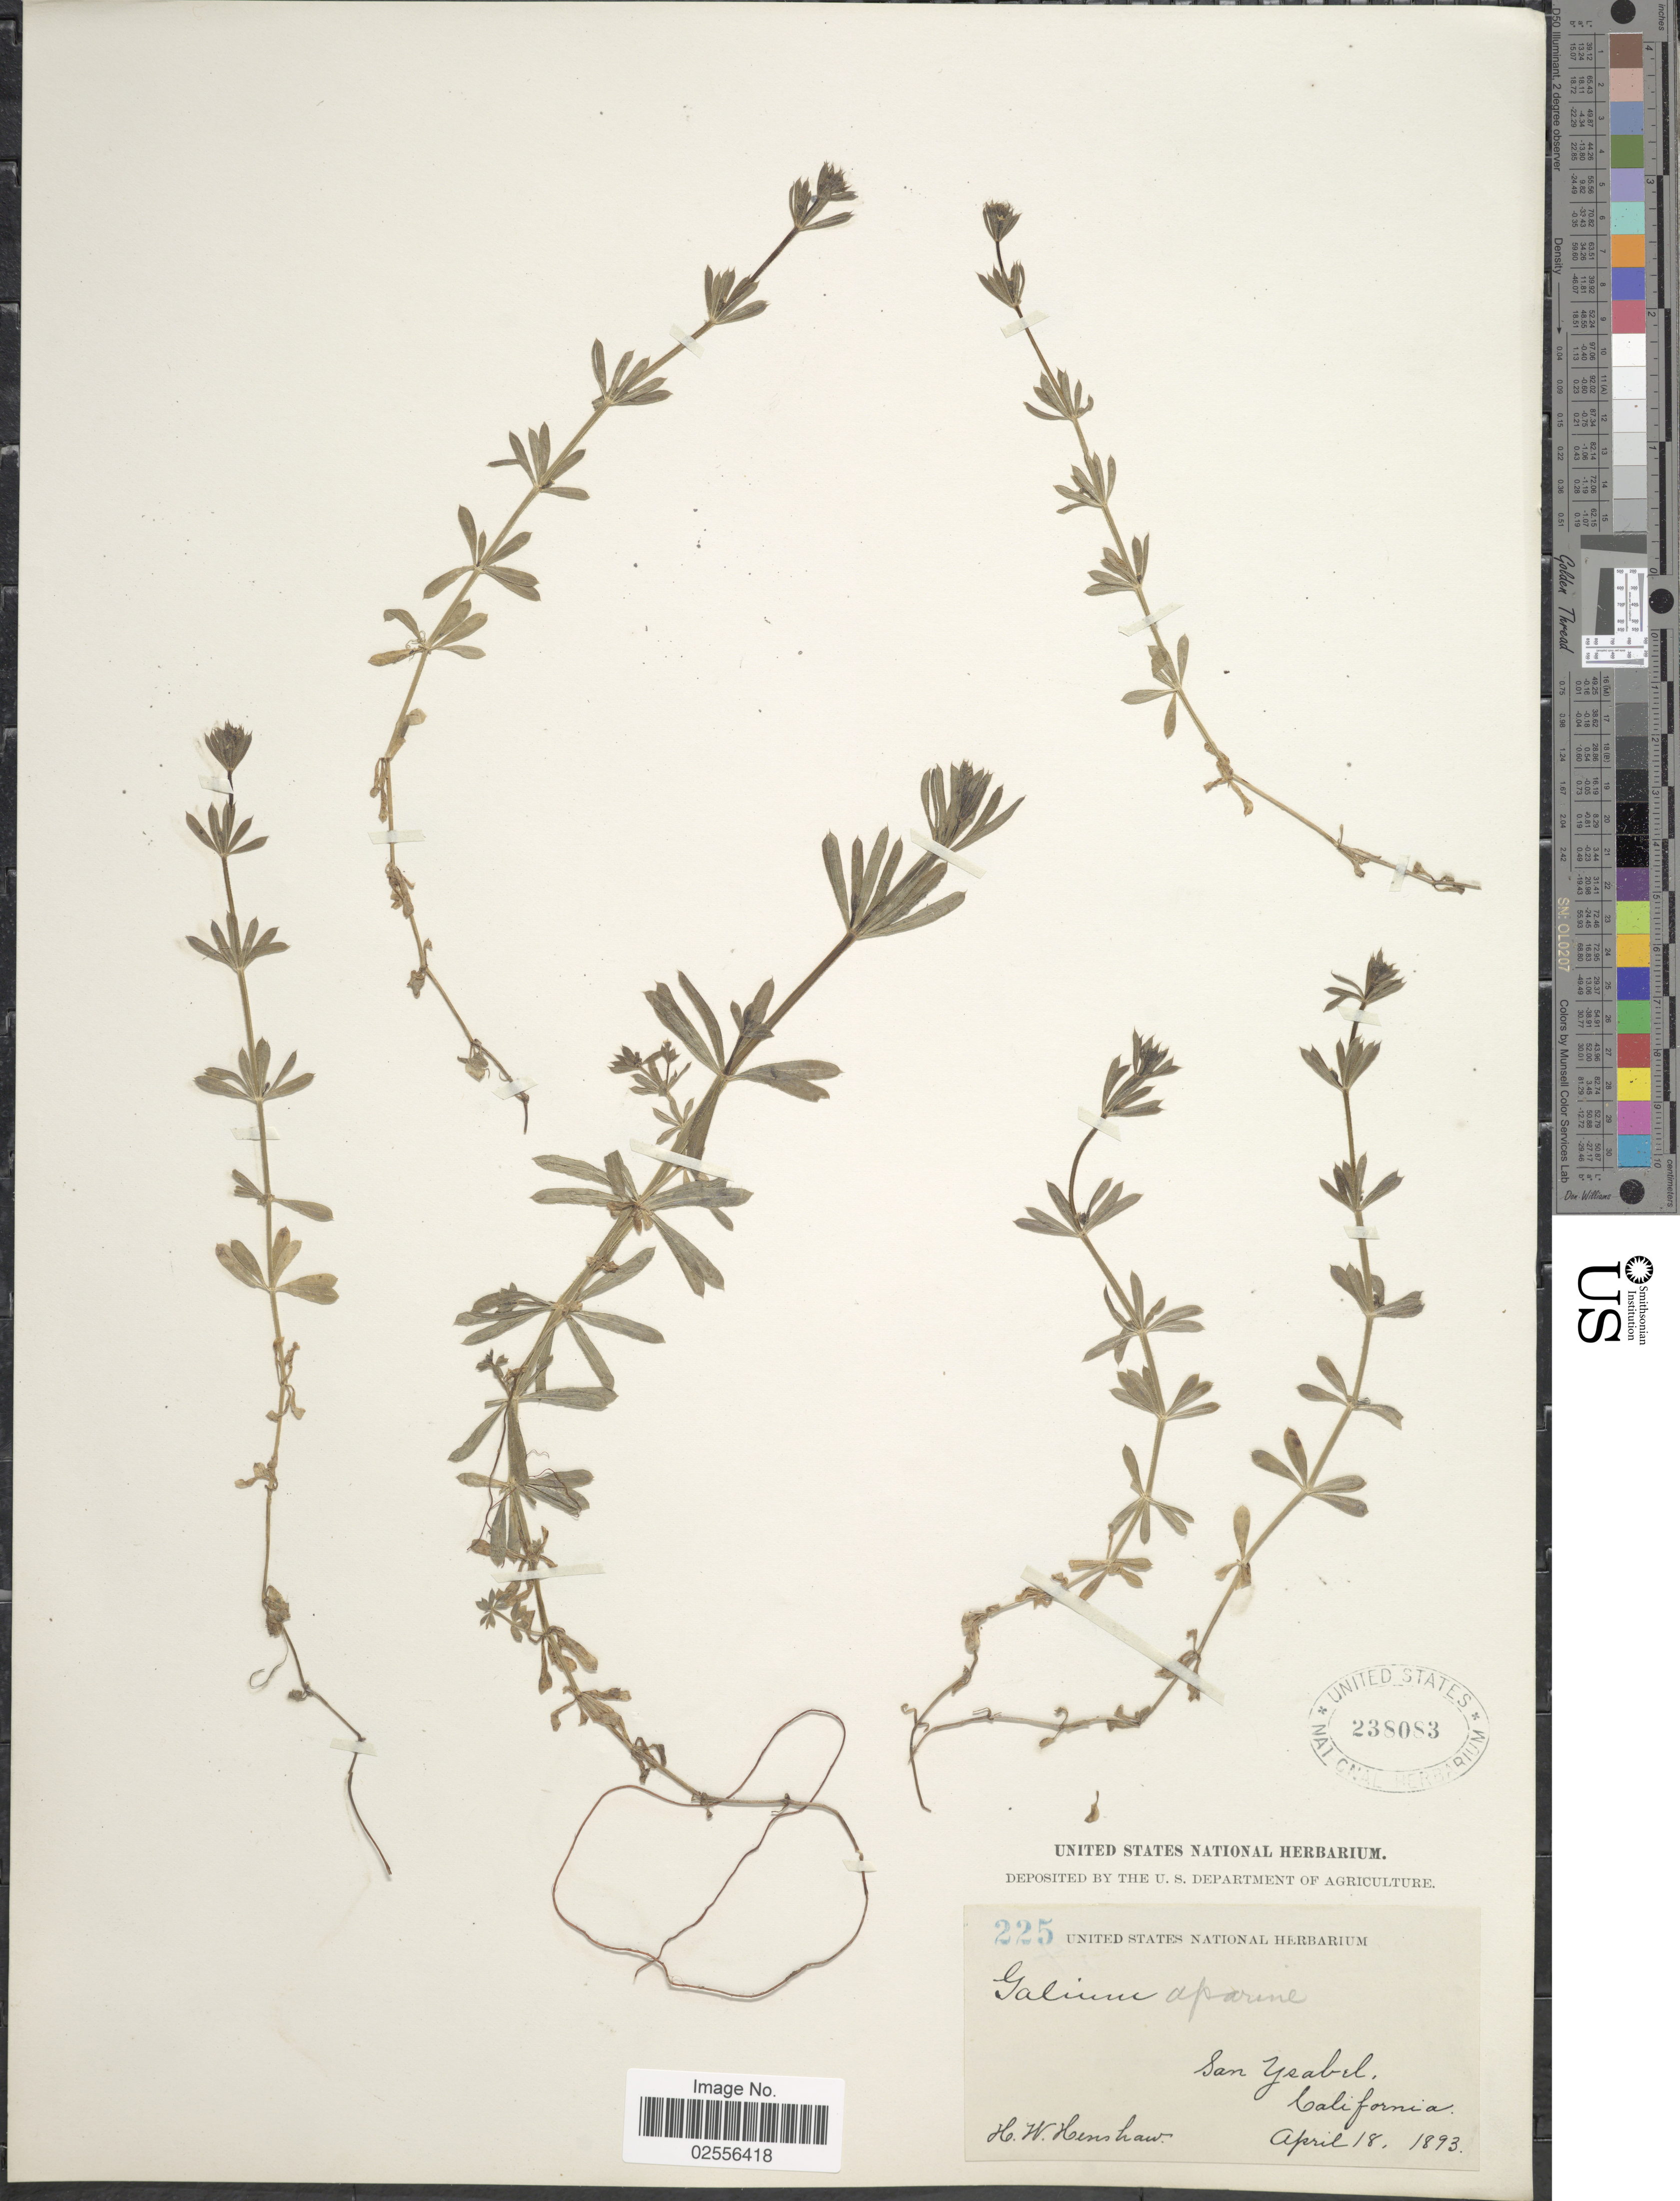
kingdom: Plantae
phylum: Tracheophyta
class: Magnoliopsida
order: Gentianales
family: Rubiaceae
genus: Galium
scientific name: Galium aparine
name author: L.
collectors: H. Henshaw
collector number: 225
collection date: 1893-04-18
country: United States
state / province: California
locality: San Ysabel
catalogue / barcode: US 238083